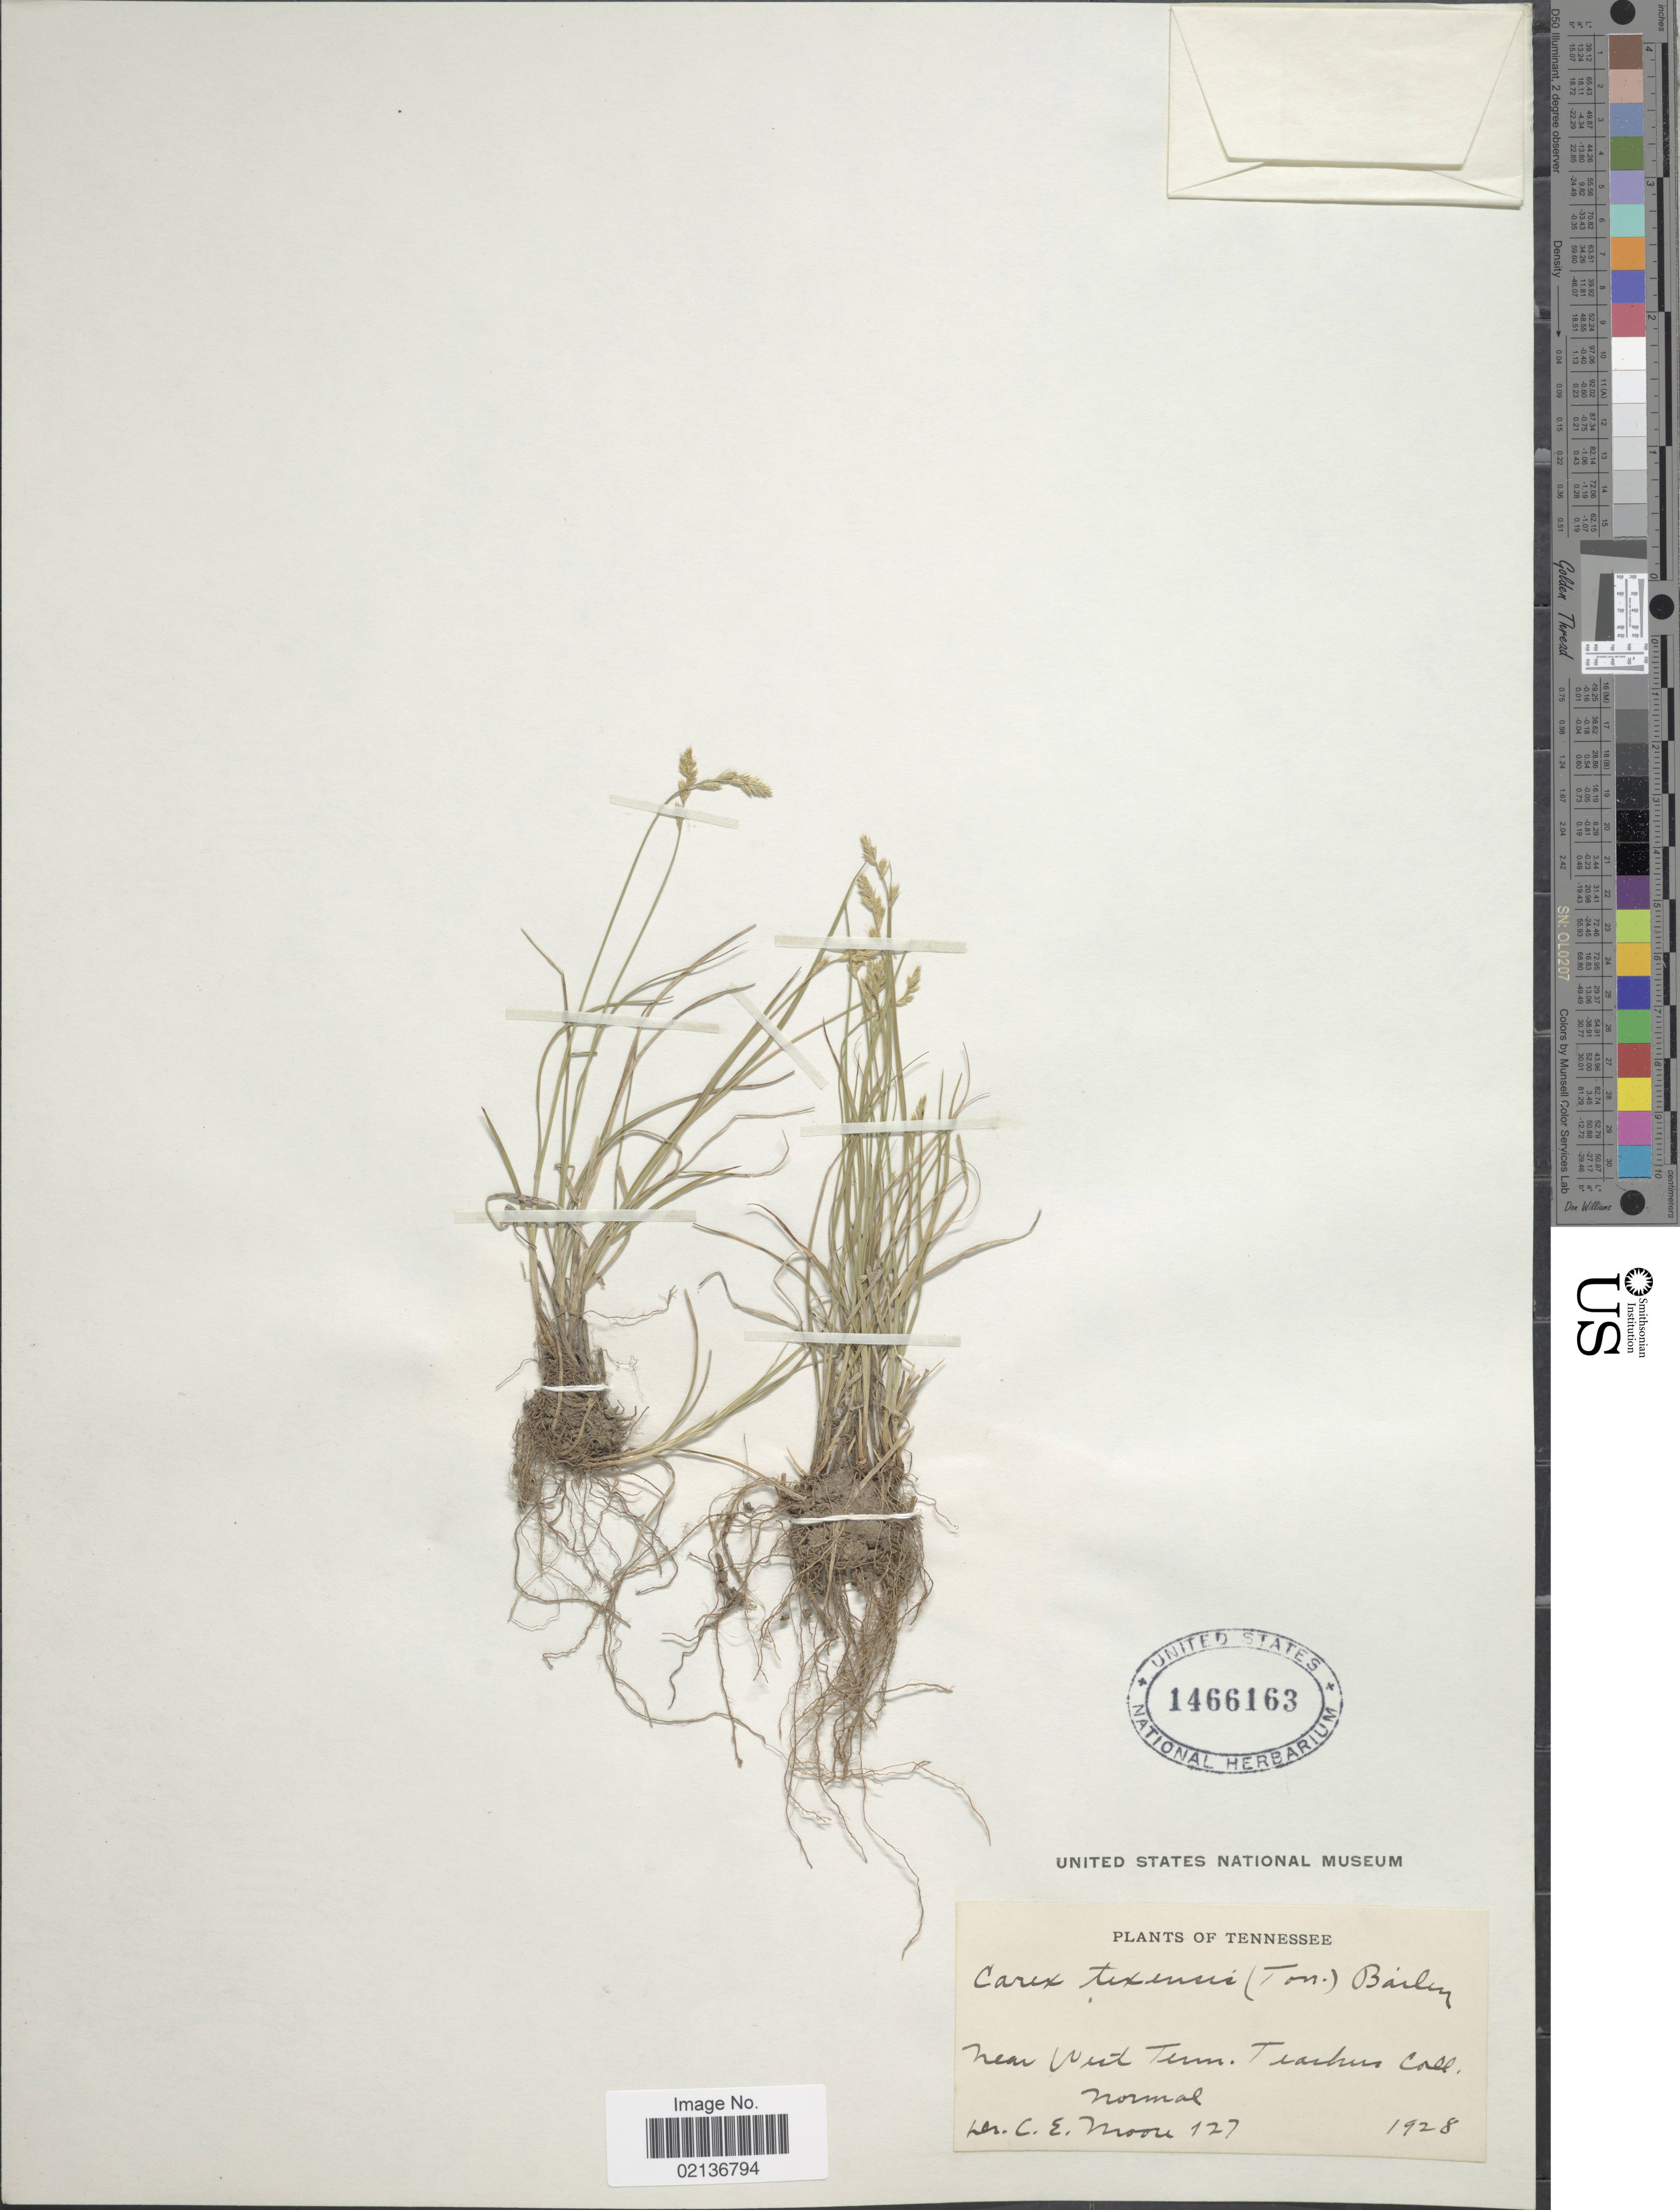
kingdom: Plantae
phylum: Tracheophyta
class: Liliopsida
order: Poales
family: Cyperaceae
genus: Carex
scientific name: Carex texensis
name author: (Torr. ex L.H. Bailey) L.H. Bailey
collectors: C. Moore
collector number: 127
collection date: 1928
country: United States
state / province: Tennessee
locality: Near West Tenn. Teachers Coll.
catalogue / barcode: US 1466163